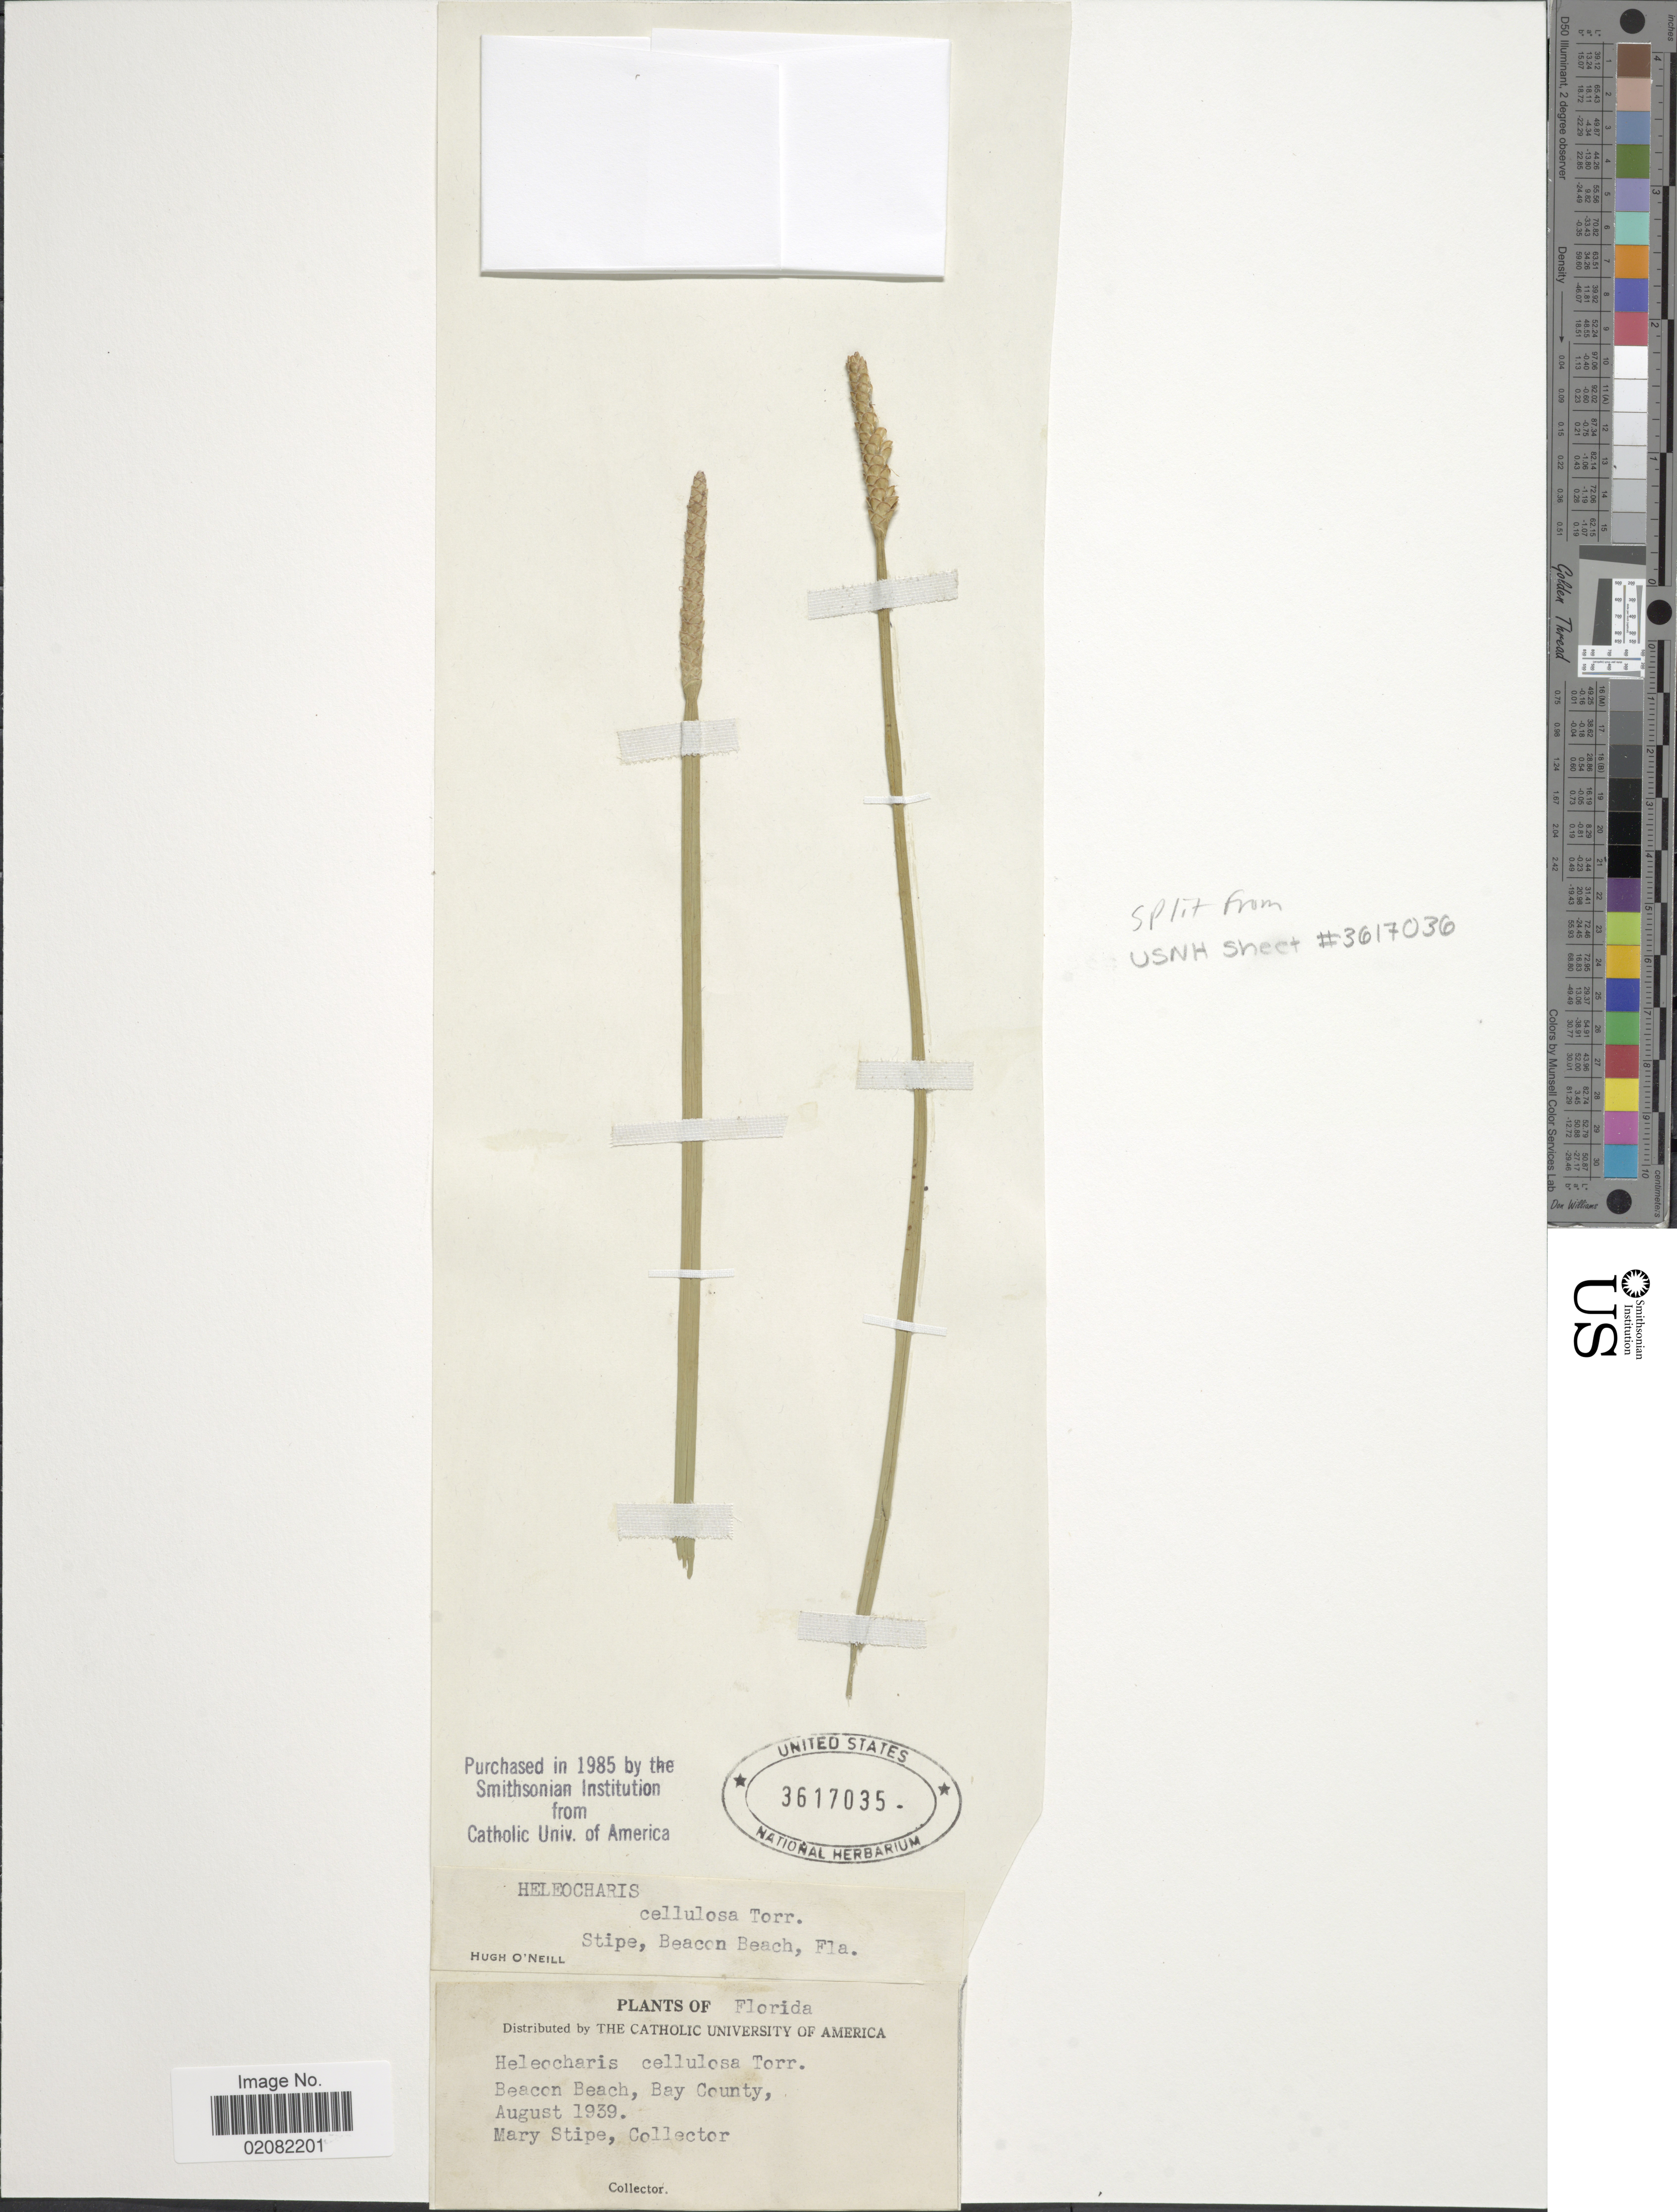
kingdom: Plantae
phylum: Tracheophyta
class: Liliopsida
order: Poales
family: Cyperaceae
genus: Eleocharis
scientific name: Eleocharis cellulosa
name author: Torr.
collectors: M. Stipe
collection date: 1939-08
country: United States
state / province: Florida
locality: Beacon Beach, Bay County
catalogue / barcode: US 3617035